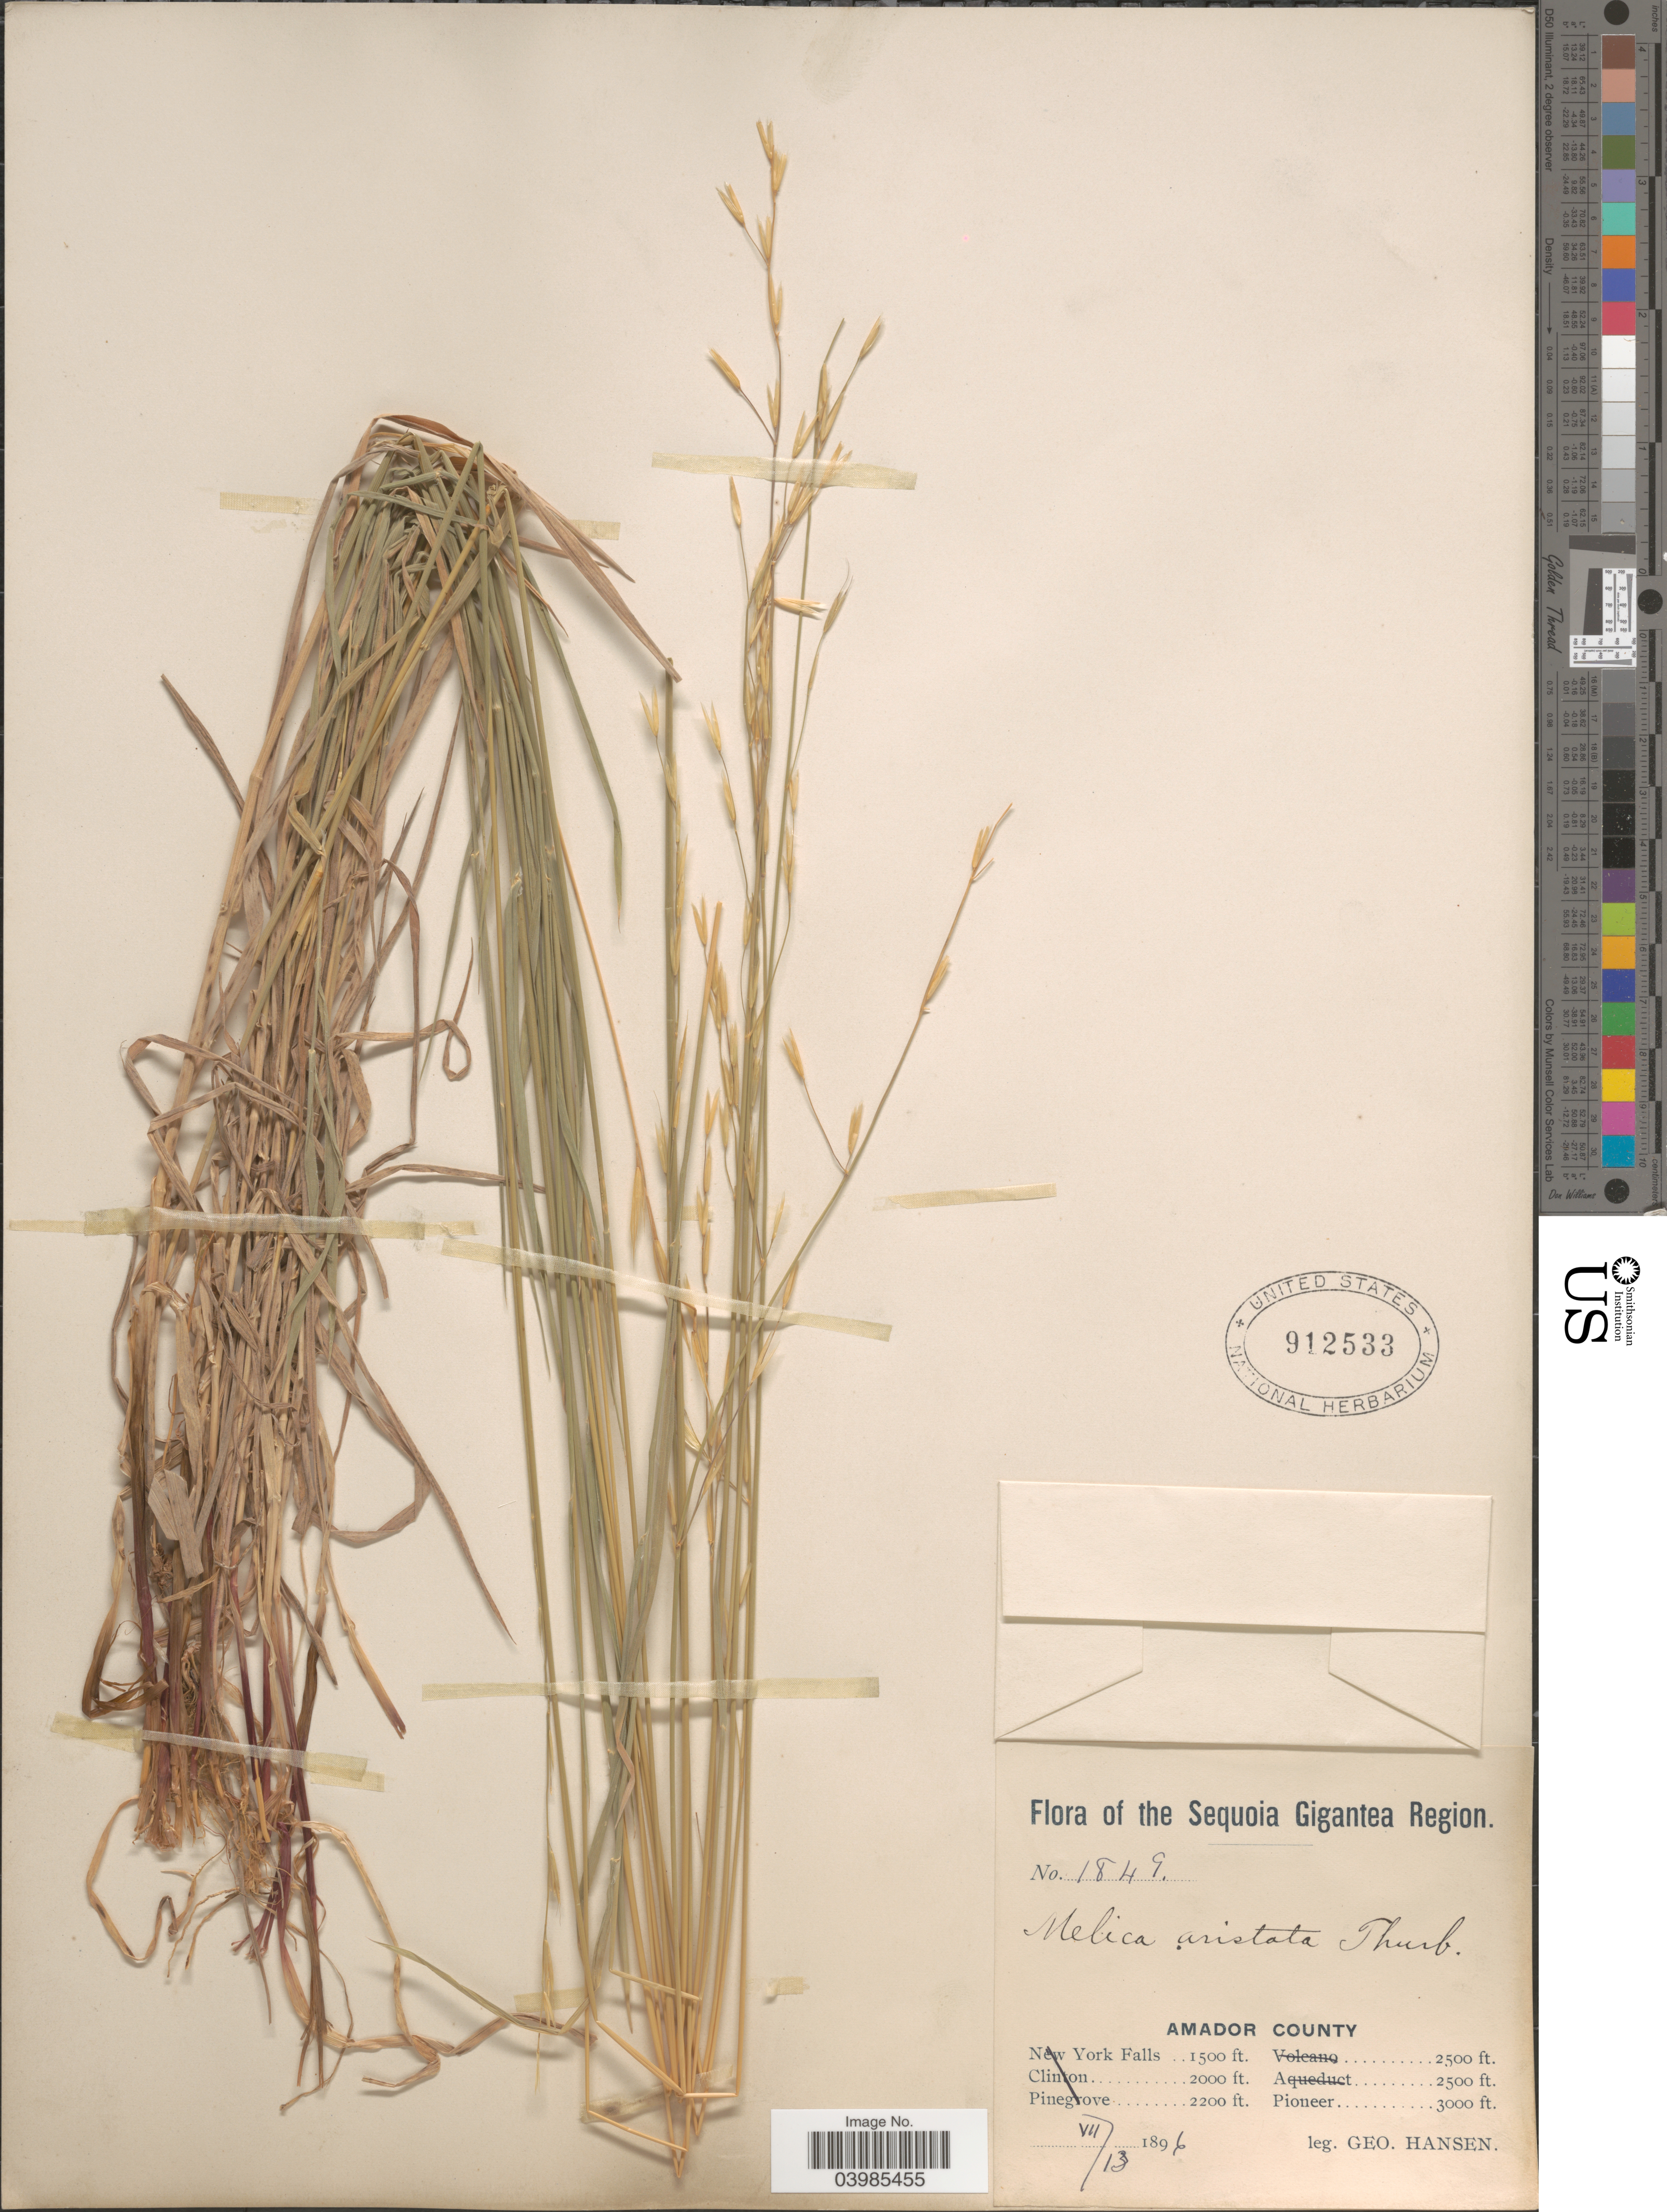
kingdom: Plantae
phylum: Tracheophyta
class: Liliopsida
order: Poales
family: Poaceae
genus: Melica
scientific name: Melica aristata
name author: Thurb. ex Bol.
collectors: G. Hansen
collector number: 1849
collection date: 1896-07-13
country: United States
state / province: California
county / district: Amador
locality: The Sequoia Gigantea Region. Amador County. Pioneer.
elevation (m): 914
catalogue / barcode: US 912533